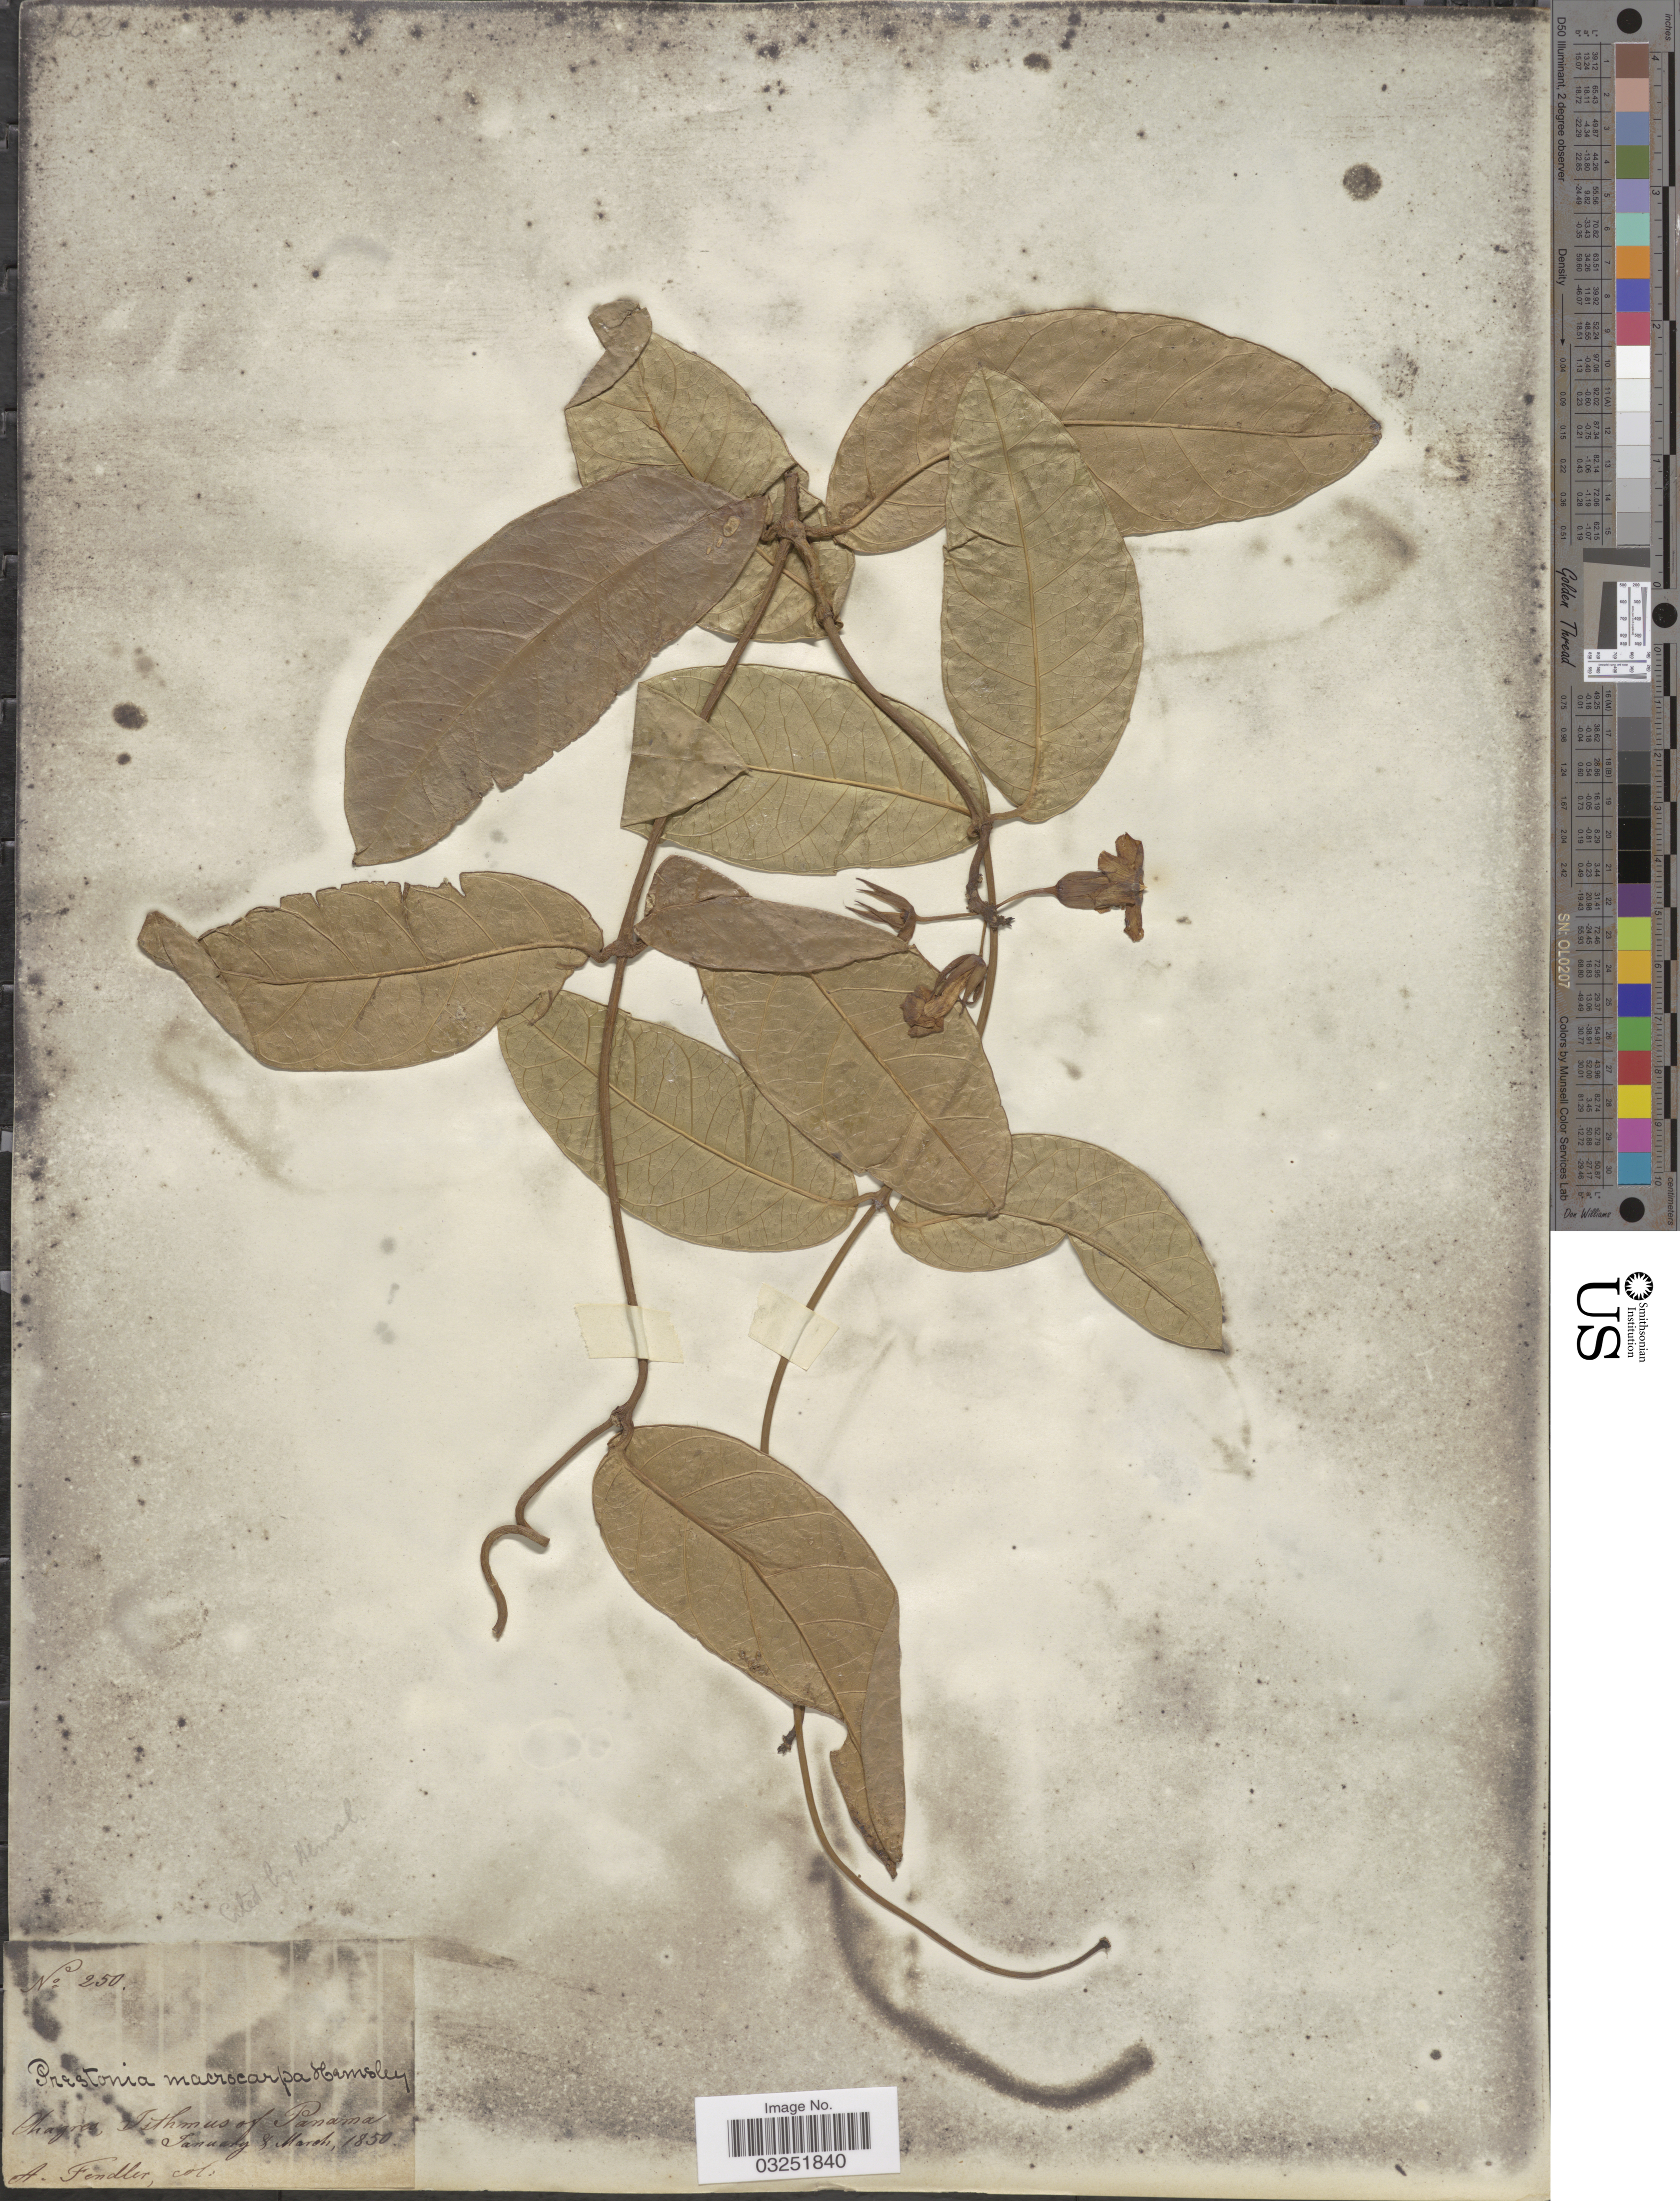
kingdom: Plantae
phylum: Tracheophyta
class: Magnoliopsida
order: Gentianales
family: Apocynaceae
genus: Prestonia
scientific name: Prestonia portobellensis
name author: (Beurl.) Woodson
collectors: A. Fendler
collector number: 250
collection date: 1850-01/1850-03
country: Panama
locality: Chagres, Isthmus of Panama.